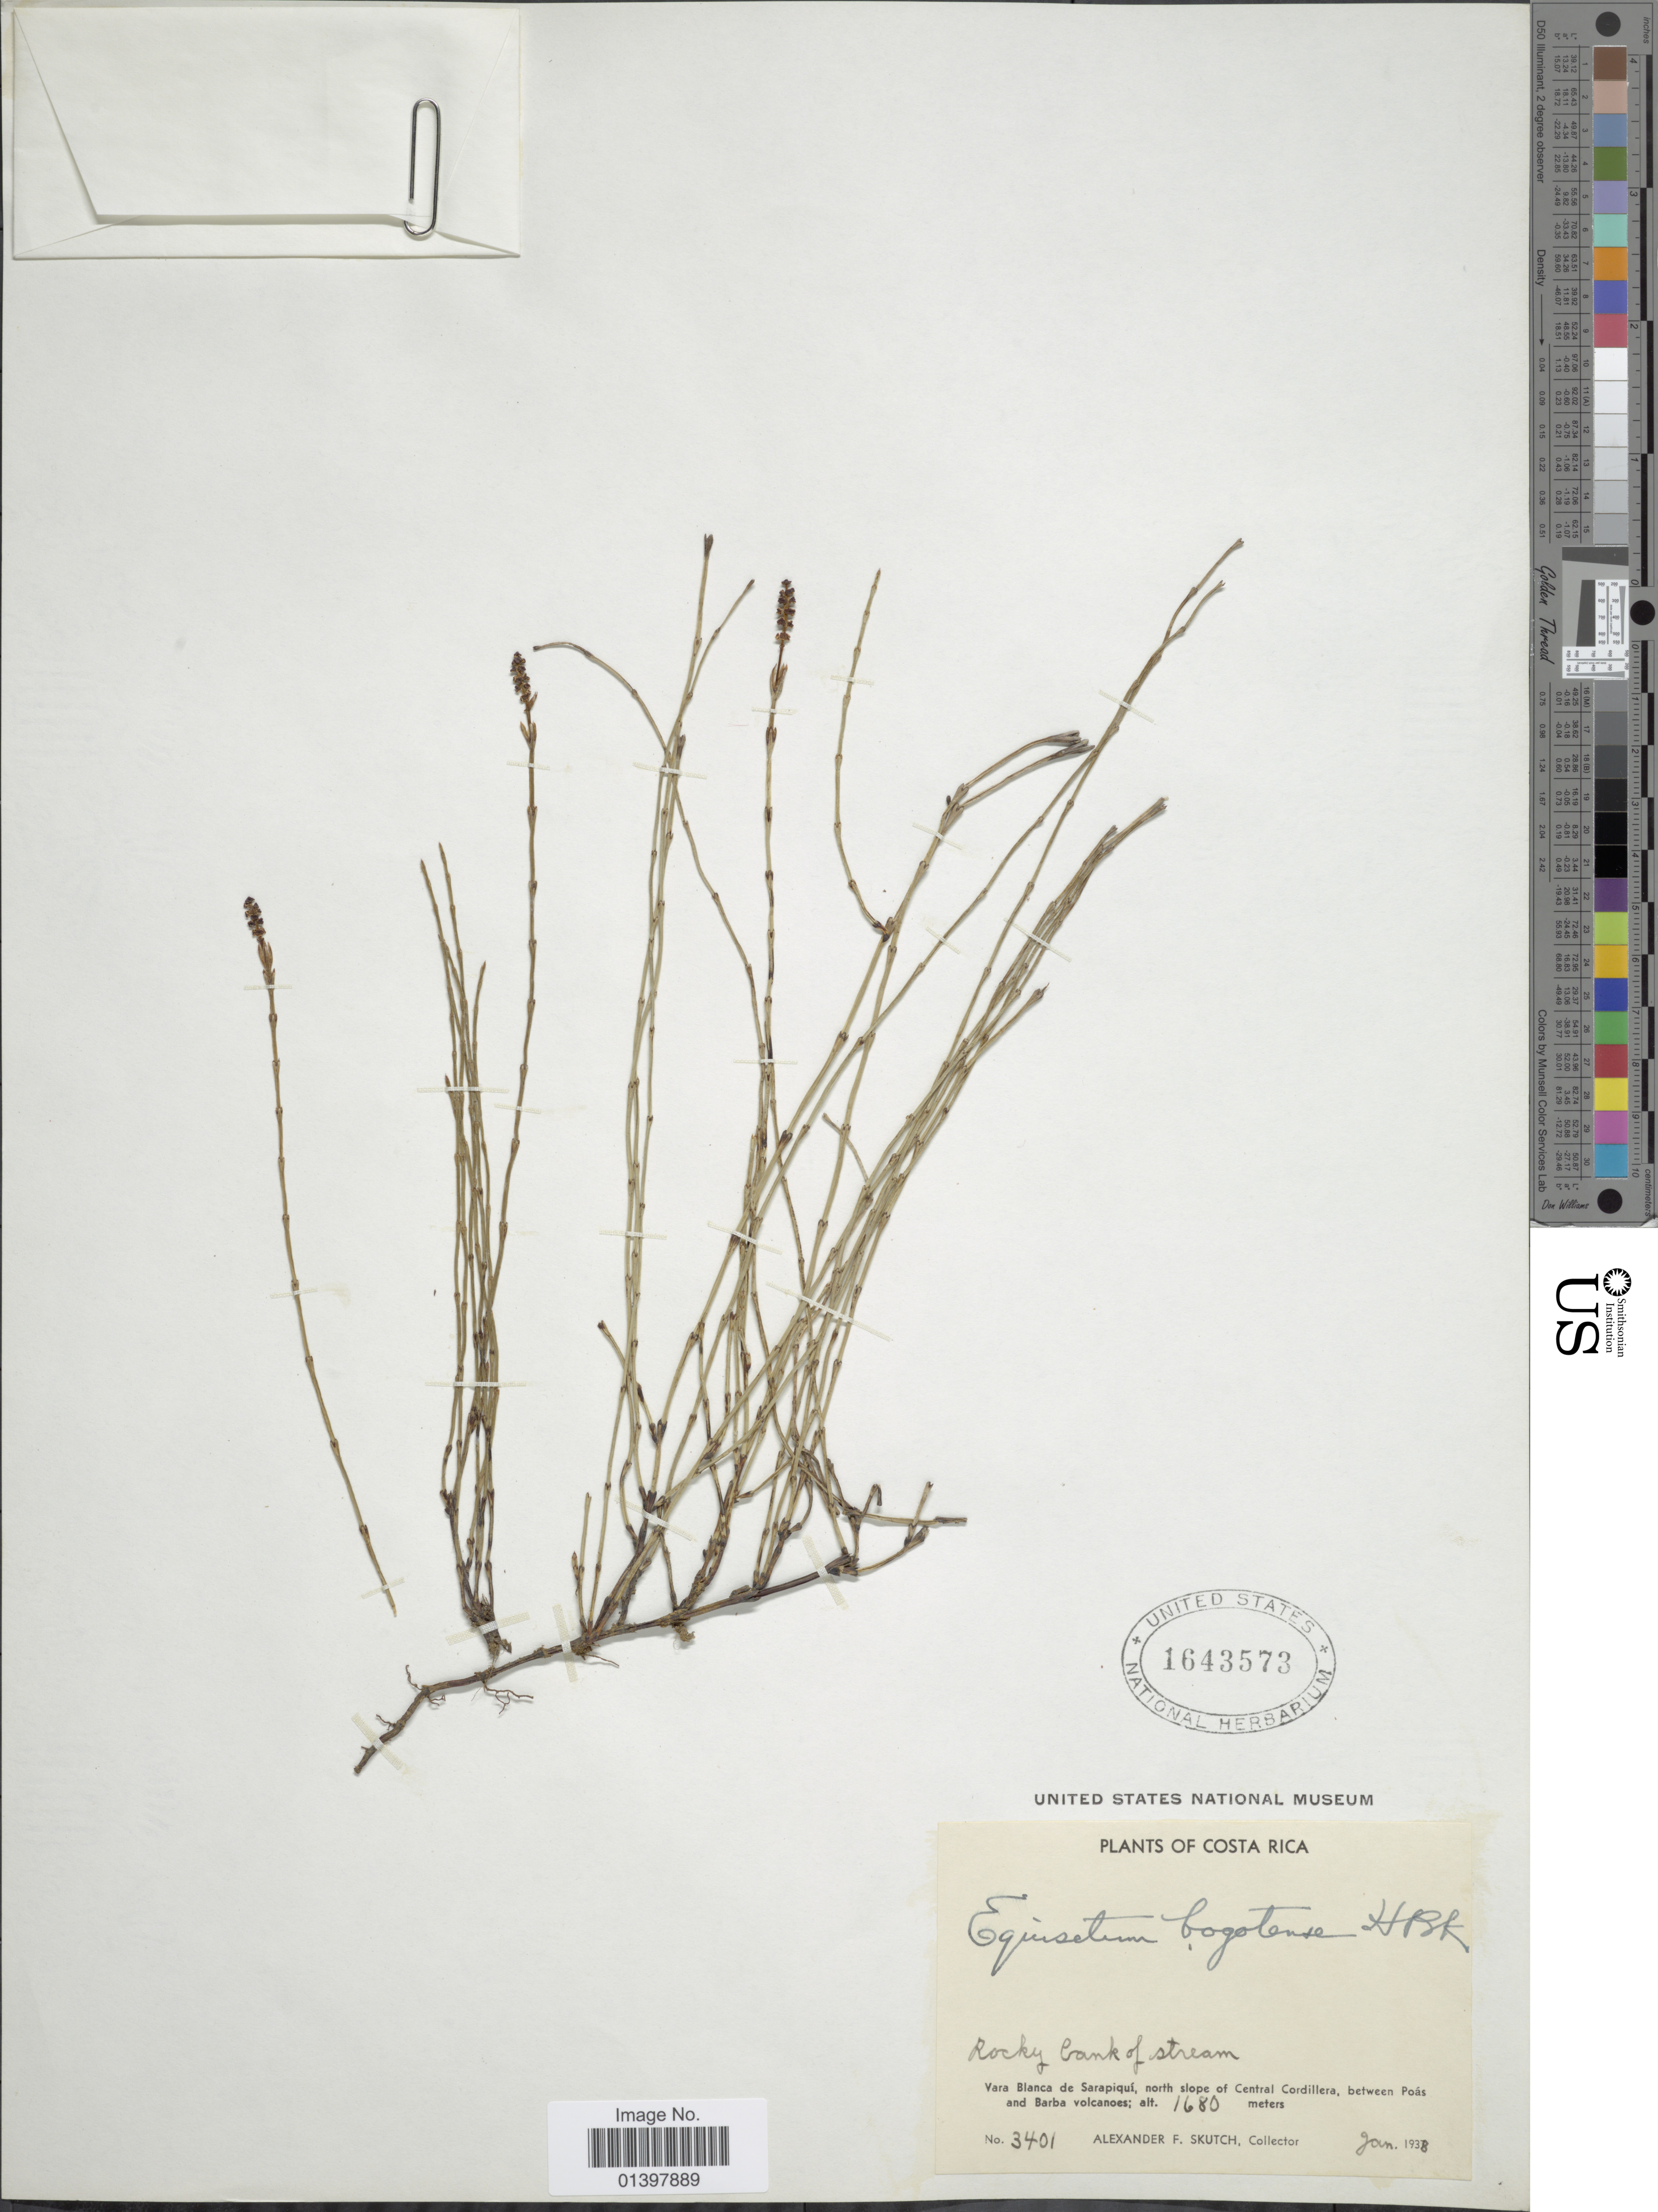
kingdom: Plantae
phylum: Tracheophyta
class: Polypodiopsida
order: Equisetales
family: Equisetaceae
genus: Equisetum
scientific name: Equisetum bogotense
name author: Kunth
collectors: A. F. Skutch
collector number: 3401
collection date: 1938-01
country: Costa Rica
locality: Vara Blanca Sarapiquí, north slope of Central Cordillera, between Poás and Barba volcanoes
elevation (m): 1680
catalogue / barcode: US 1643573